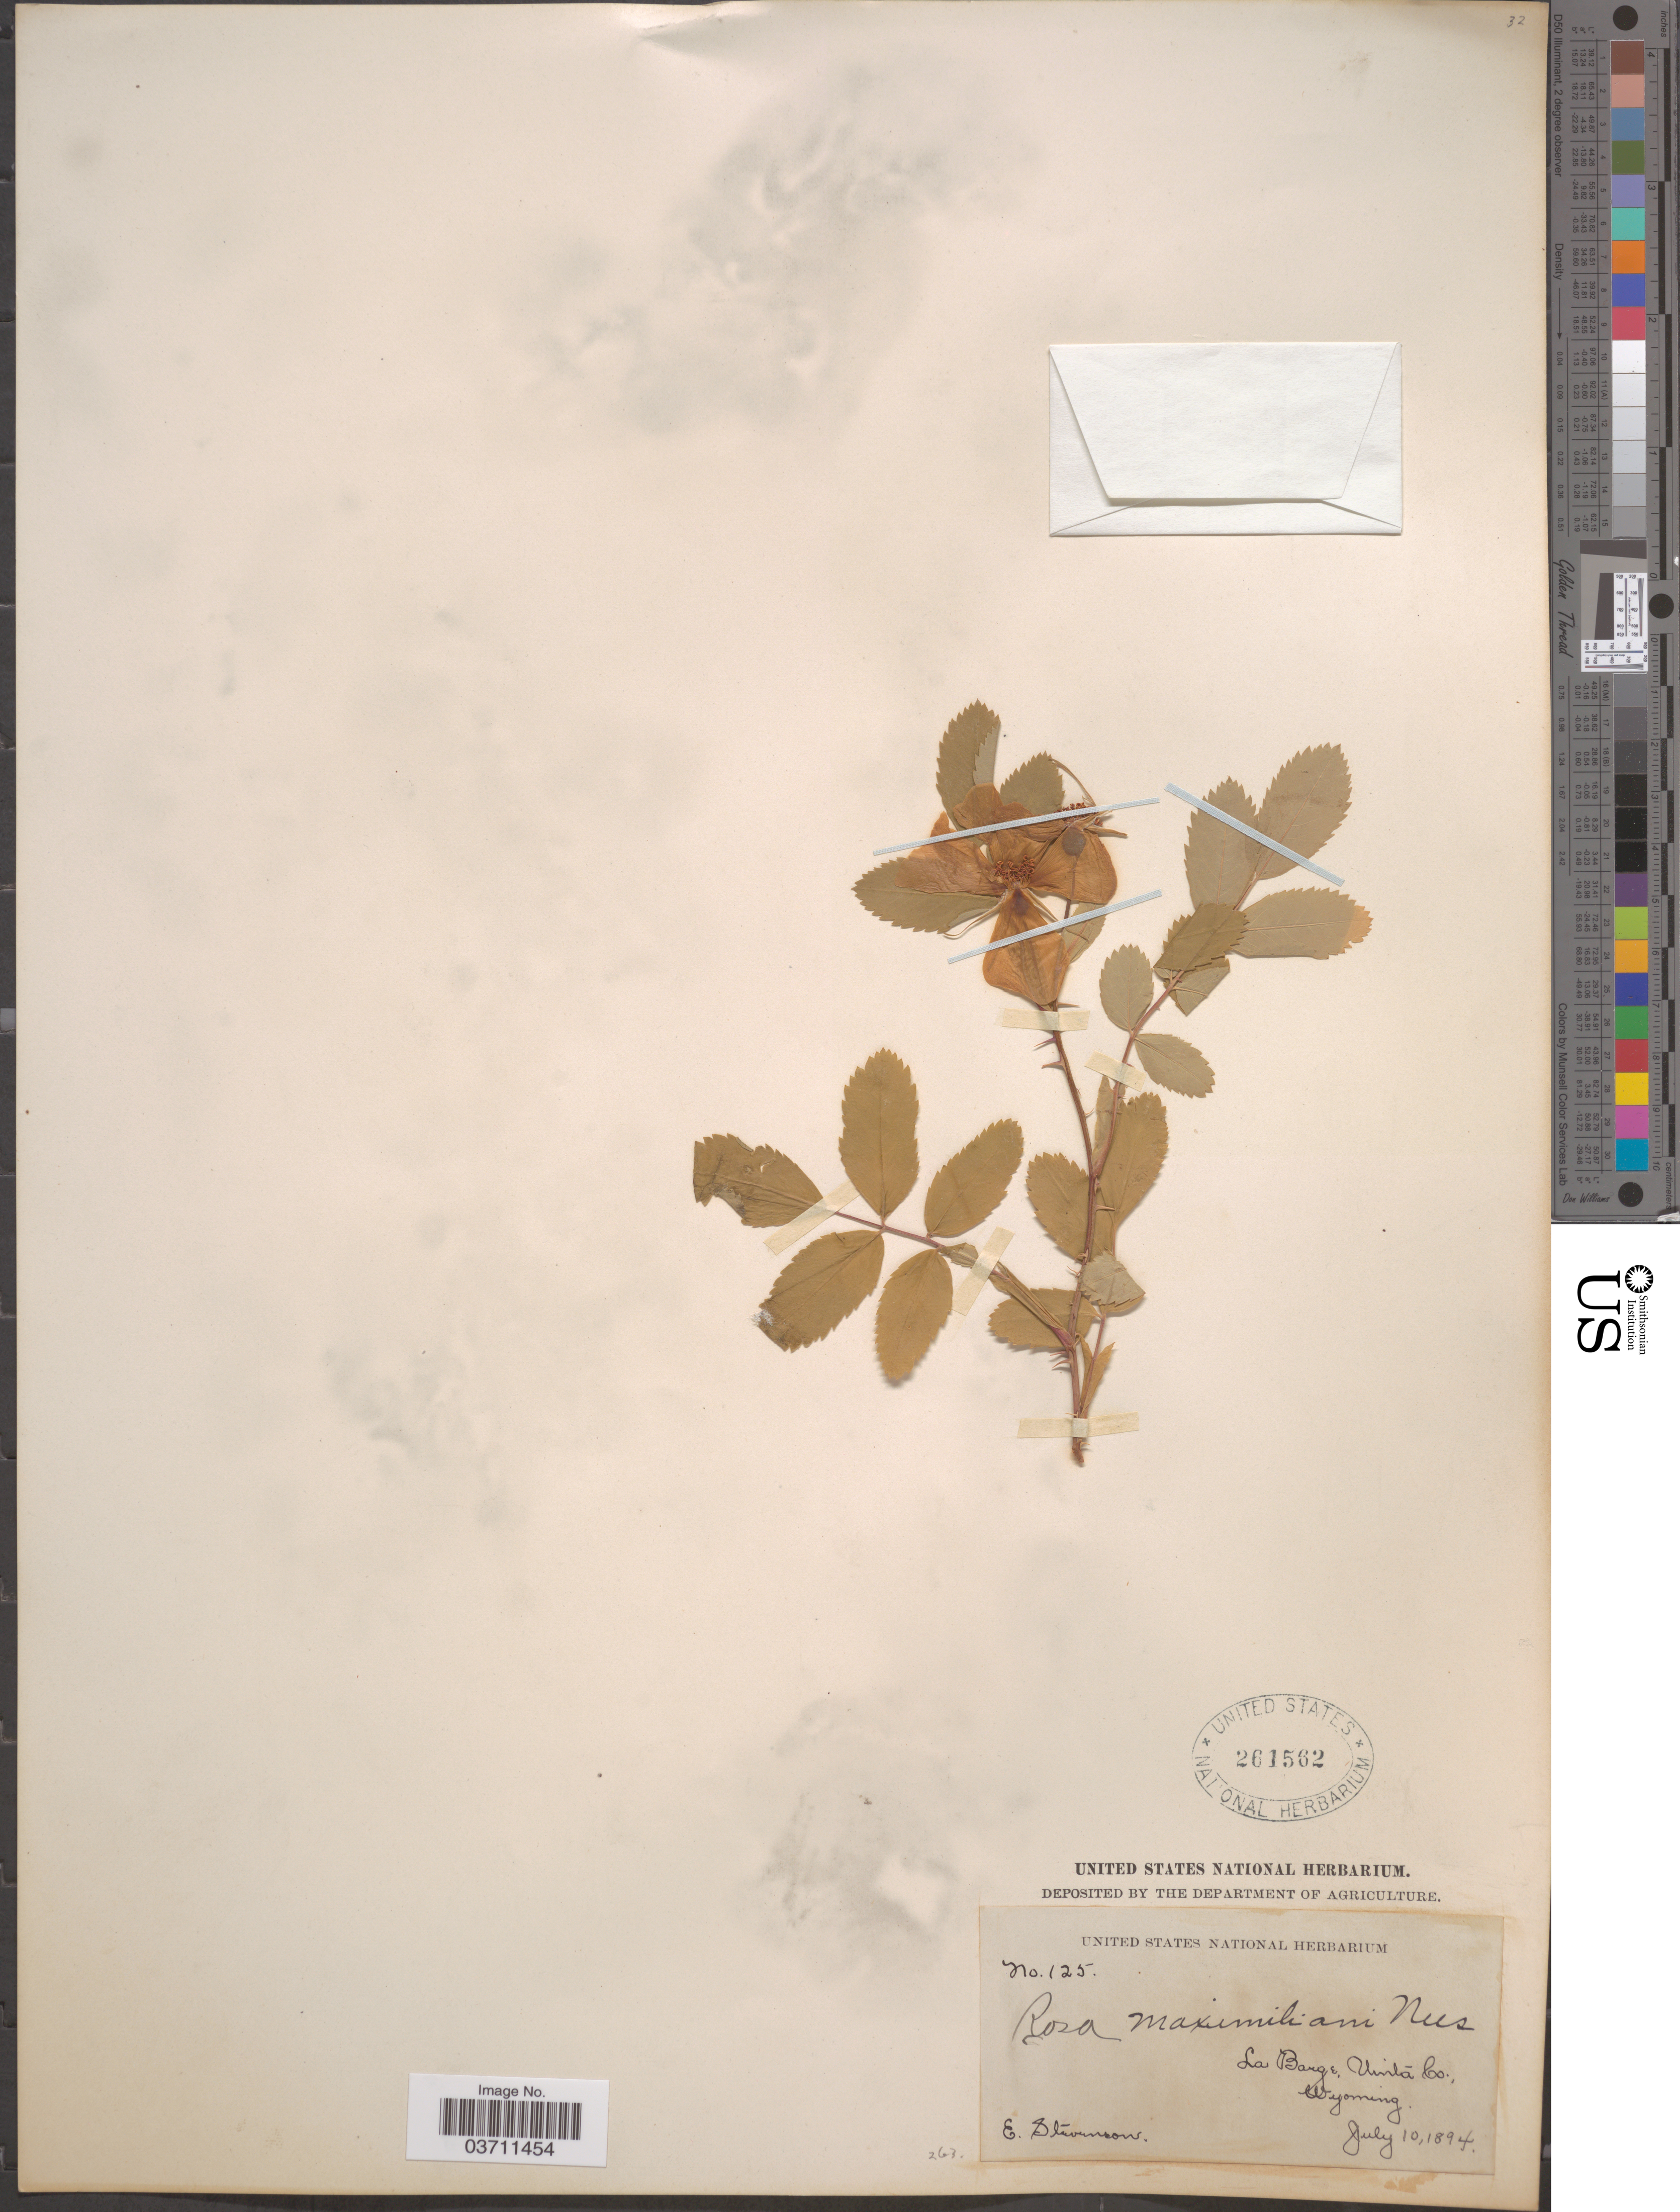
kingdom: Plantae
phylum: Tracheophyta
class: Magnoliopsida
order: Rosales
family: Rosaceae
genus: Rosa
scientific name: Rosa maximiliani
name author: Nees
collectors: E. Stevenson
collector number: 125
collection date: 1894-07-10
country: United States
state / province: Wyoming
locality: La Barge, Uinta Co.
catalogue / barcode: US 261562